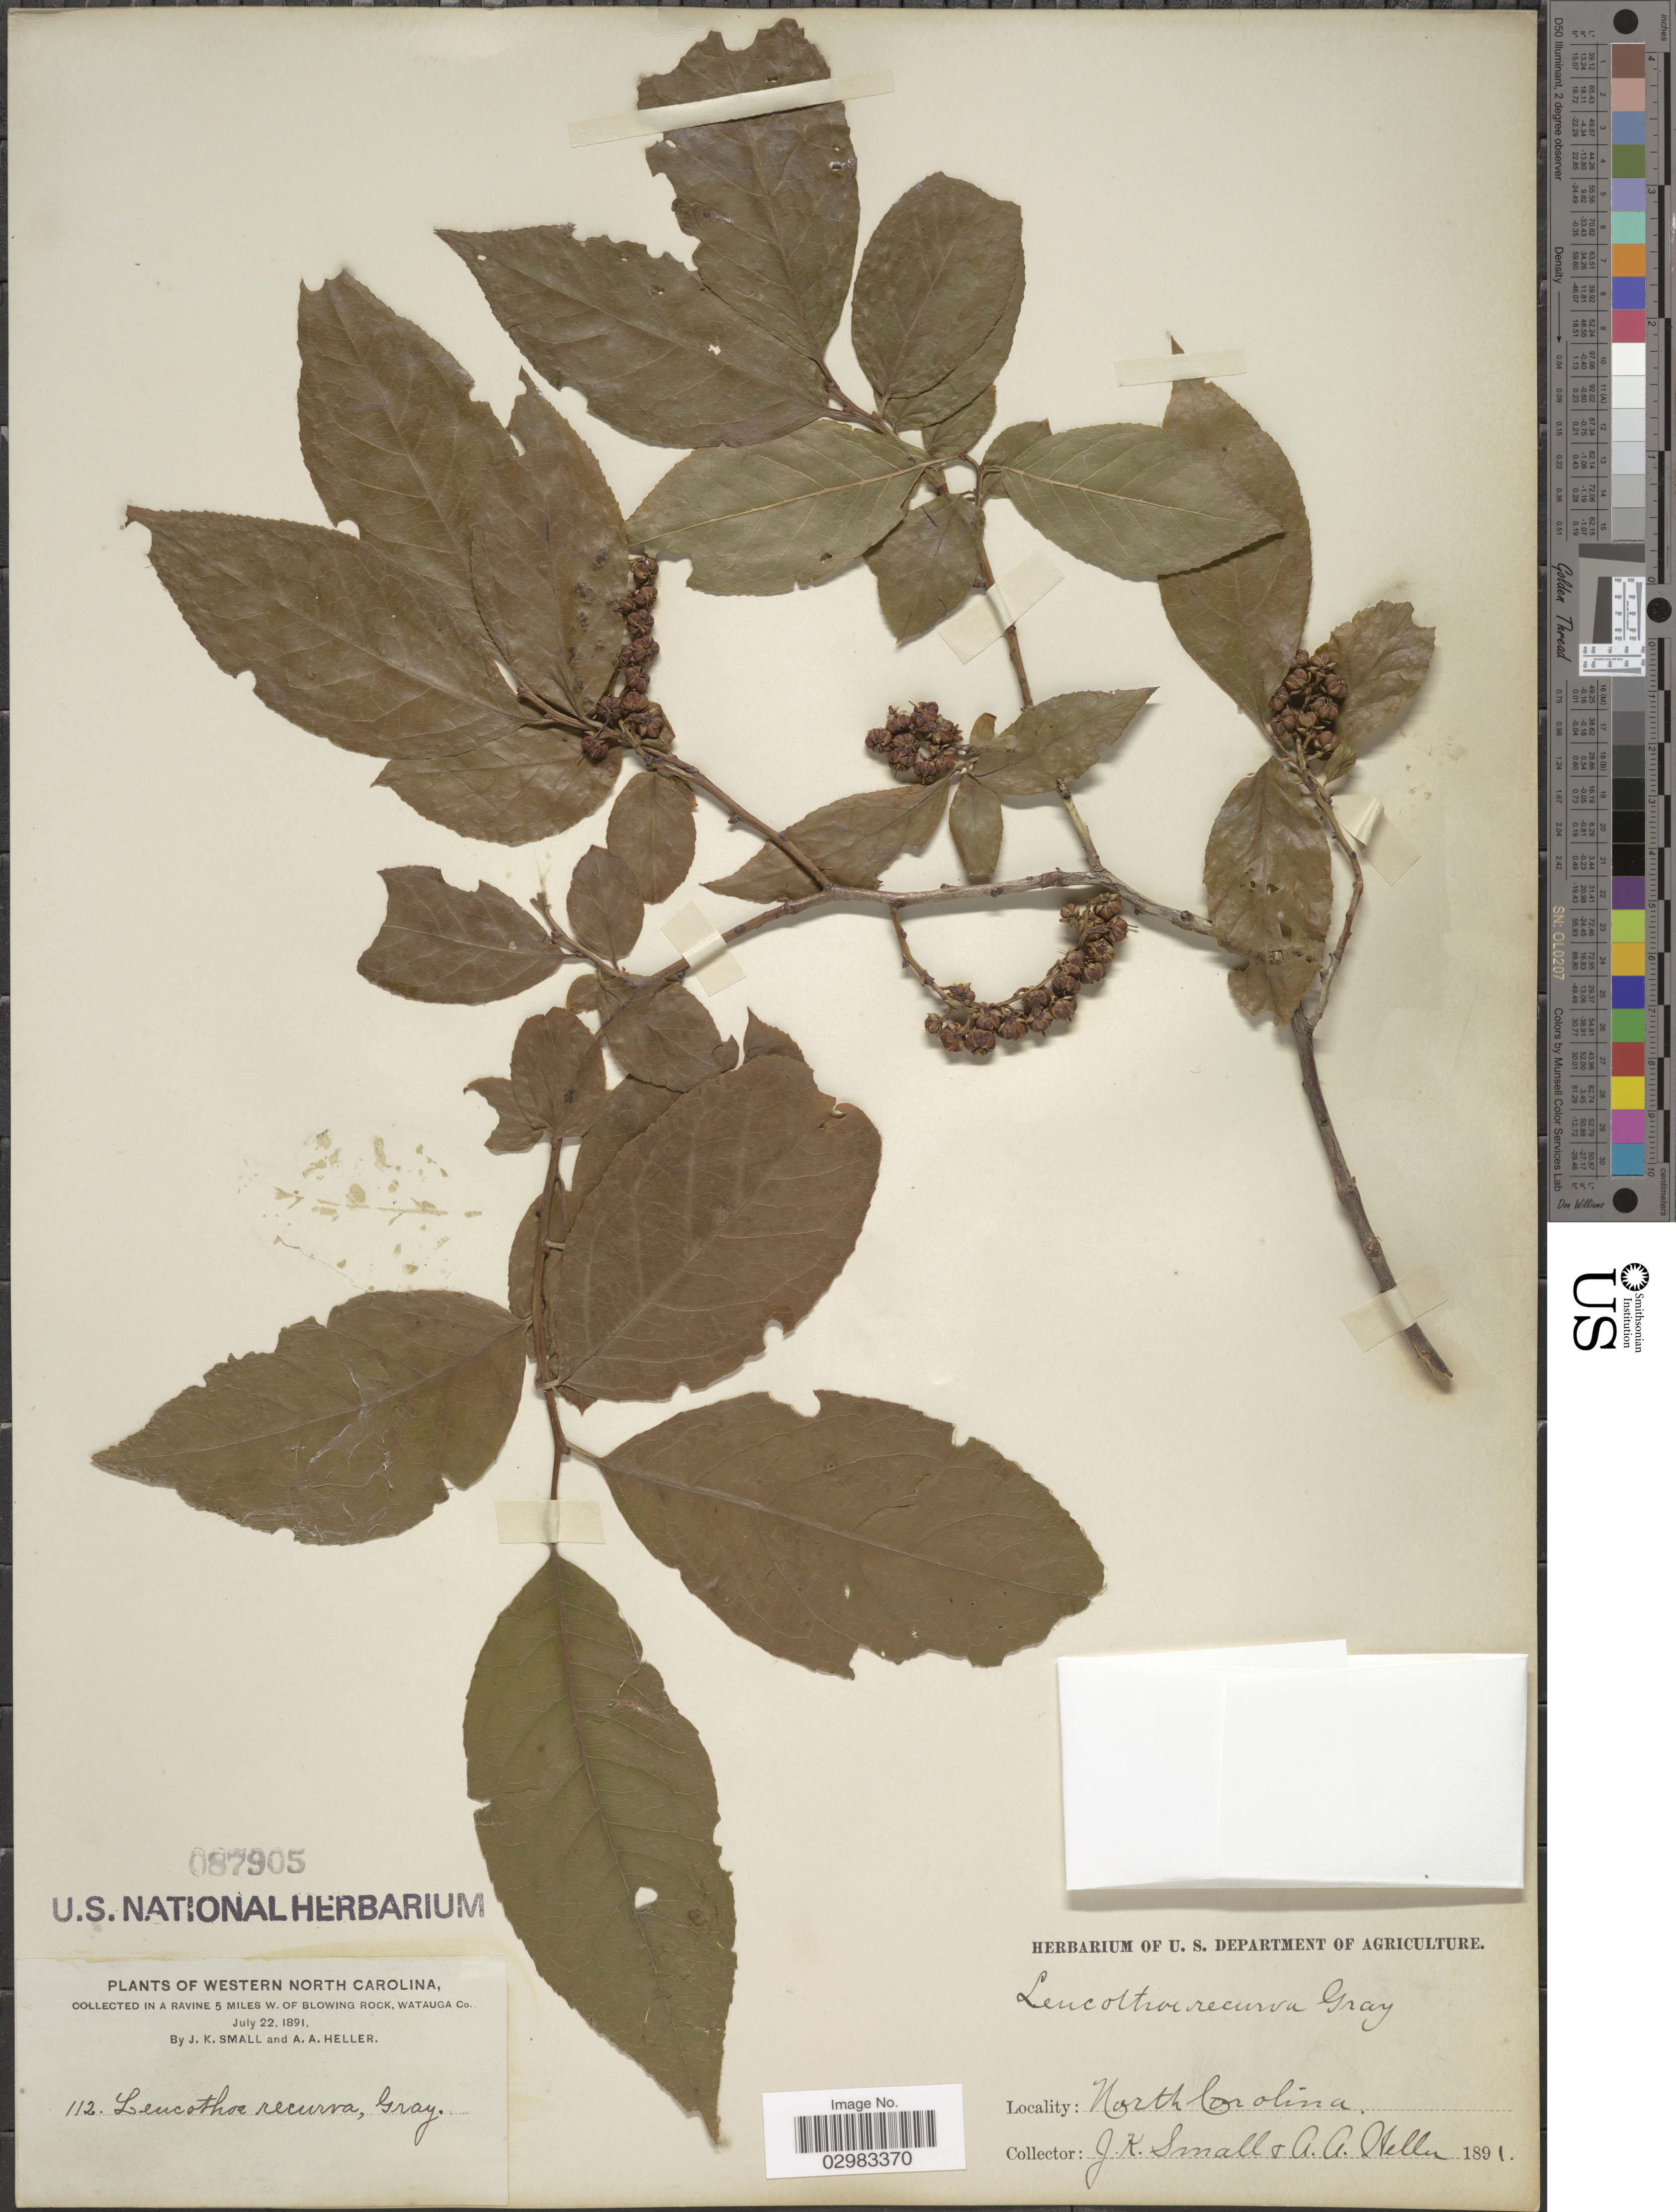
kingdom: Plantae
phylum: Tracheophyta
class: Magnoliopsida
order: Ericales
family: Ericaceae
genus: Leucothoe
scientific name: Leucothoë recurva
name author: (Buckley) A. Gray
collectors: J. K. Small & A. A. Heller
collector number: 112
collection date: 1891-07-22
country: United States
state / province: North Carolina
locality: Western North Carolina. In a ravine 5 miles W. of Blowing Rock, Watauga Co.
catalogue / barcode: US 87905